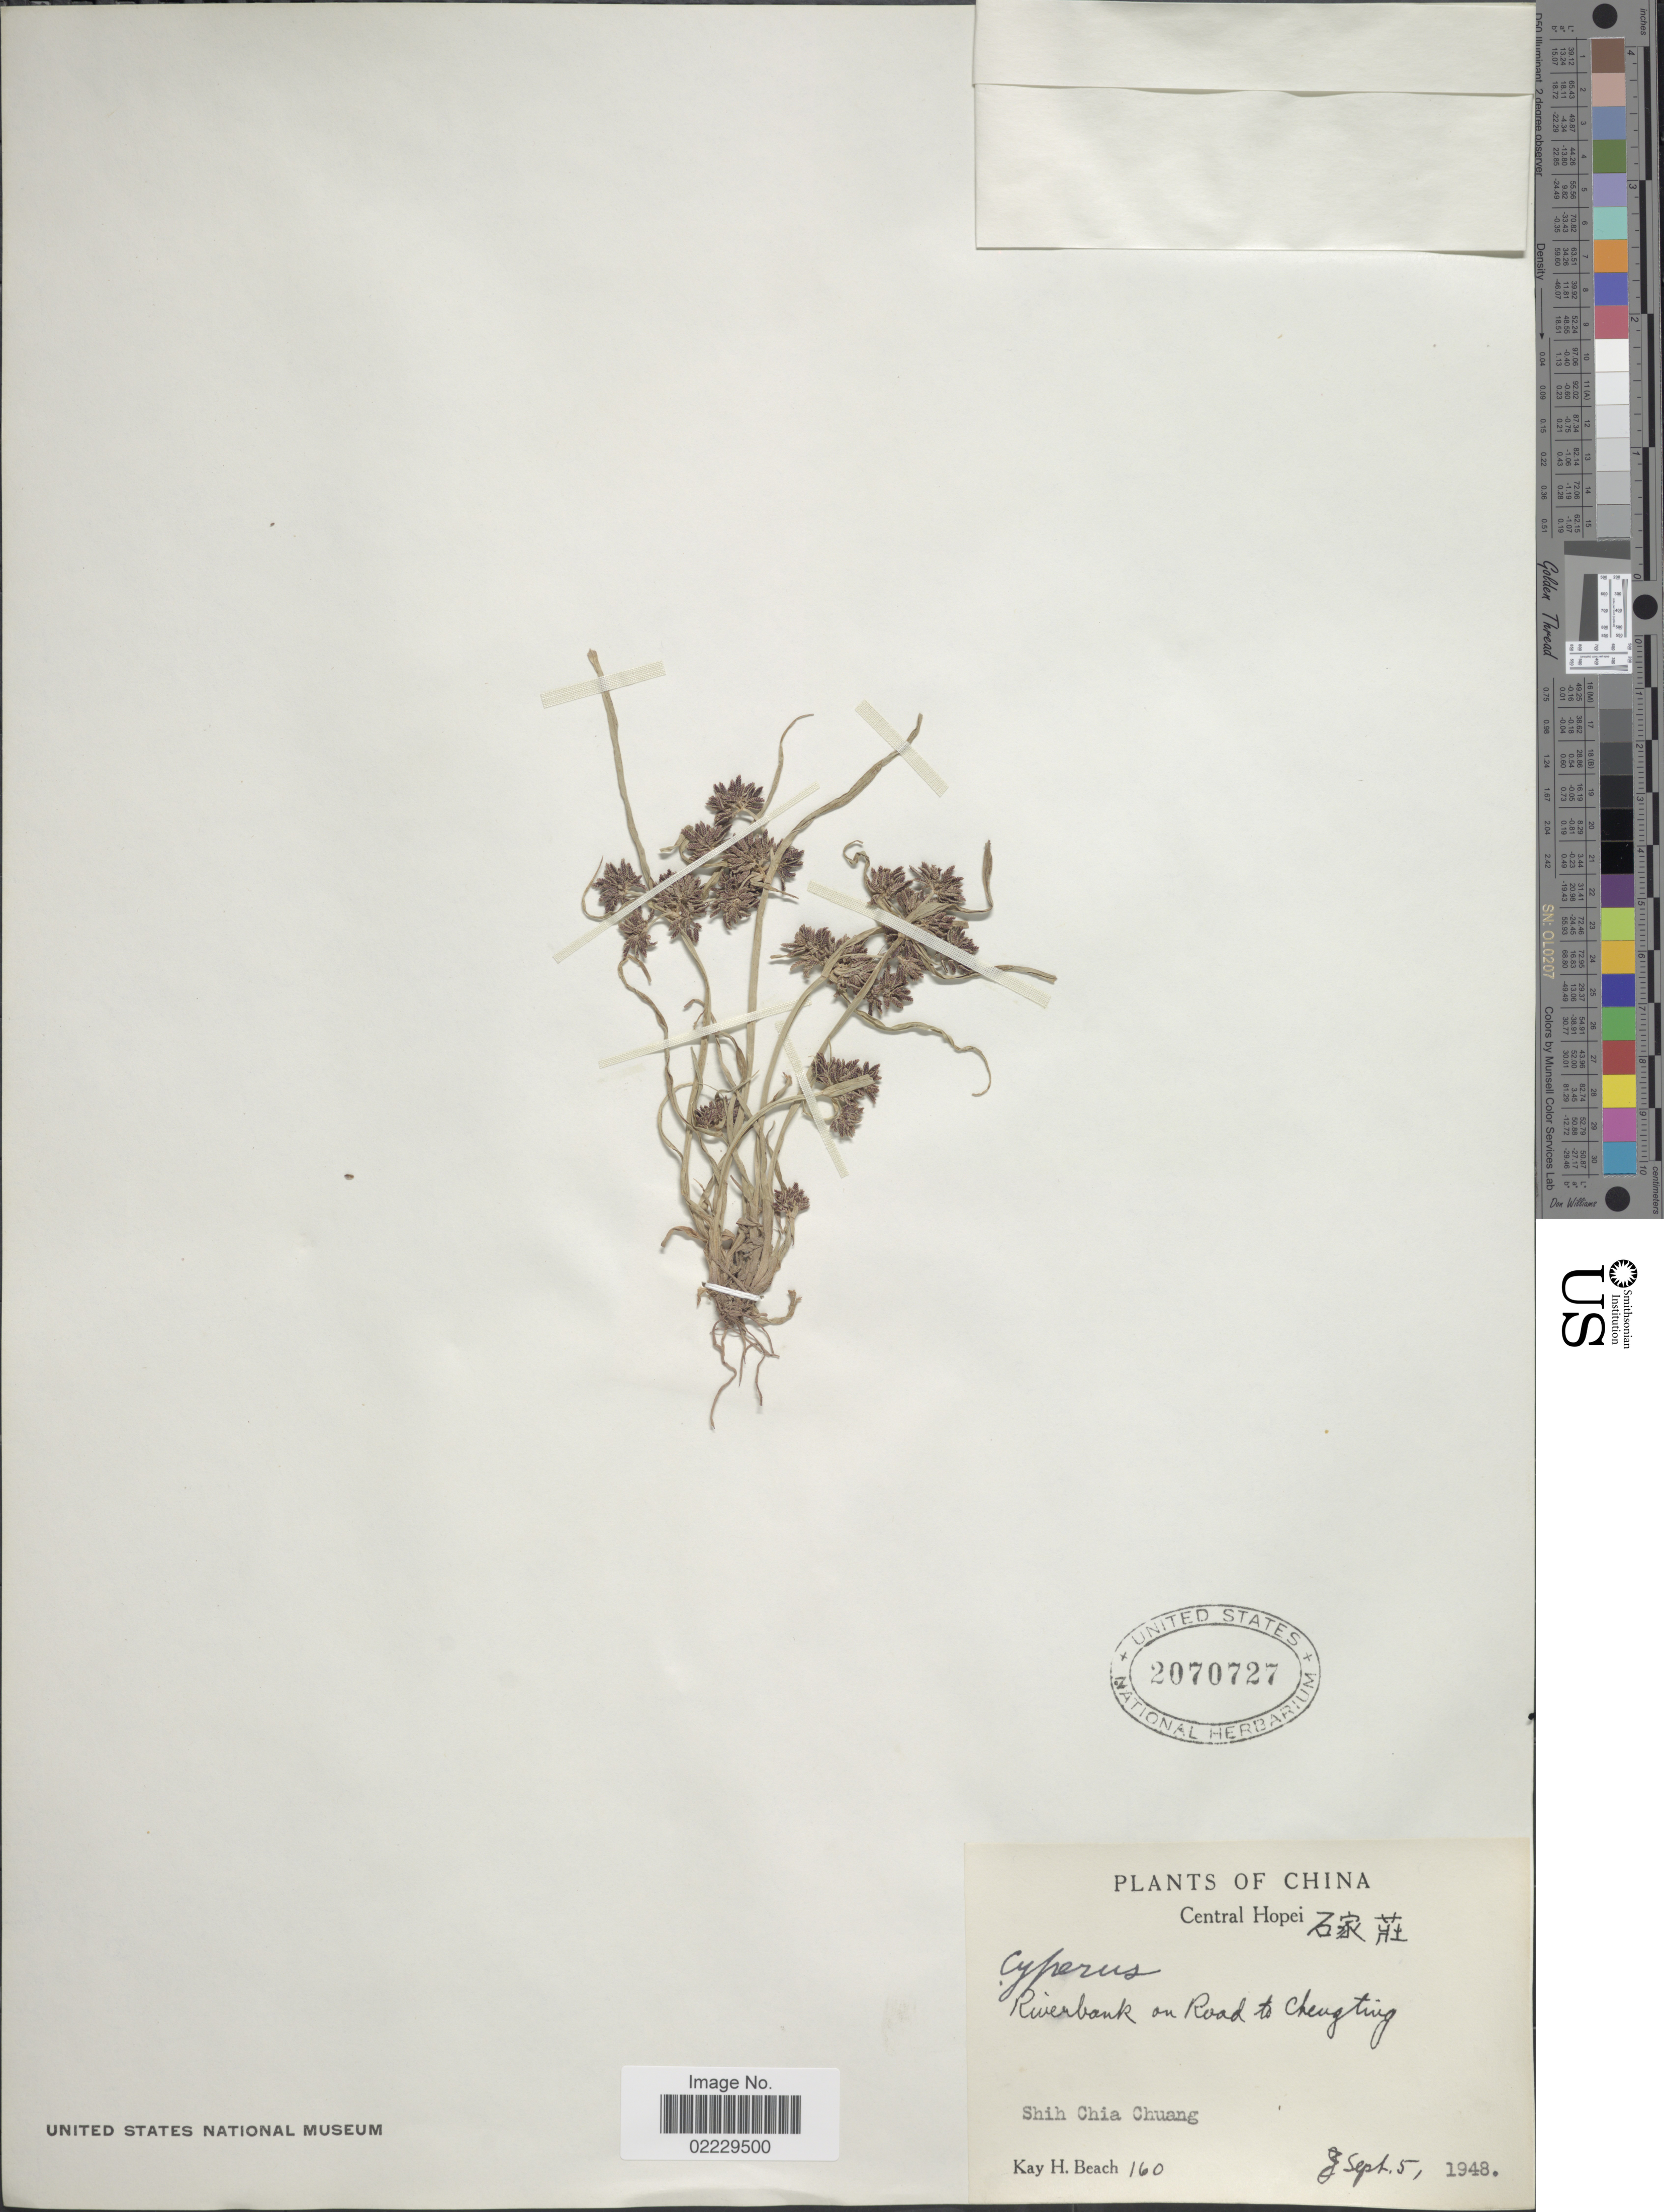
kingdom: Plantae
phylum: Tracheophyta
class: Liliopsida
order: Poales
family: Cyperaceae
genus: Cyperus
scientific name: Cyperus fuscus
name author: L.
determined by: Strong, Mark T., (BOT), Smithsonian Institution - National Museum of Natural History (UNITED STATES)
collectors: K. H. Beach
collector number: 160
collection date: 1948-09-05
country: China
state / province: Hebei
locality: Central Hopei, Riverbank on road to Chengting [interpreted], Shih Chia Chuang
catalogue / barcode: US 2070727